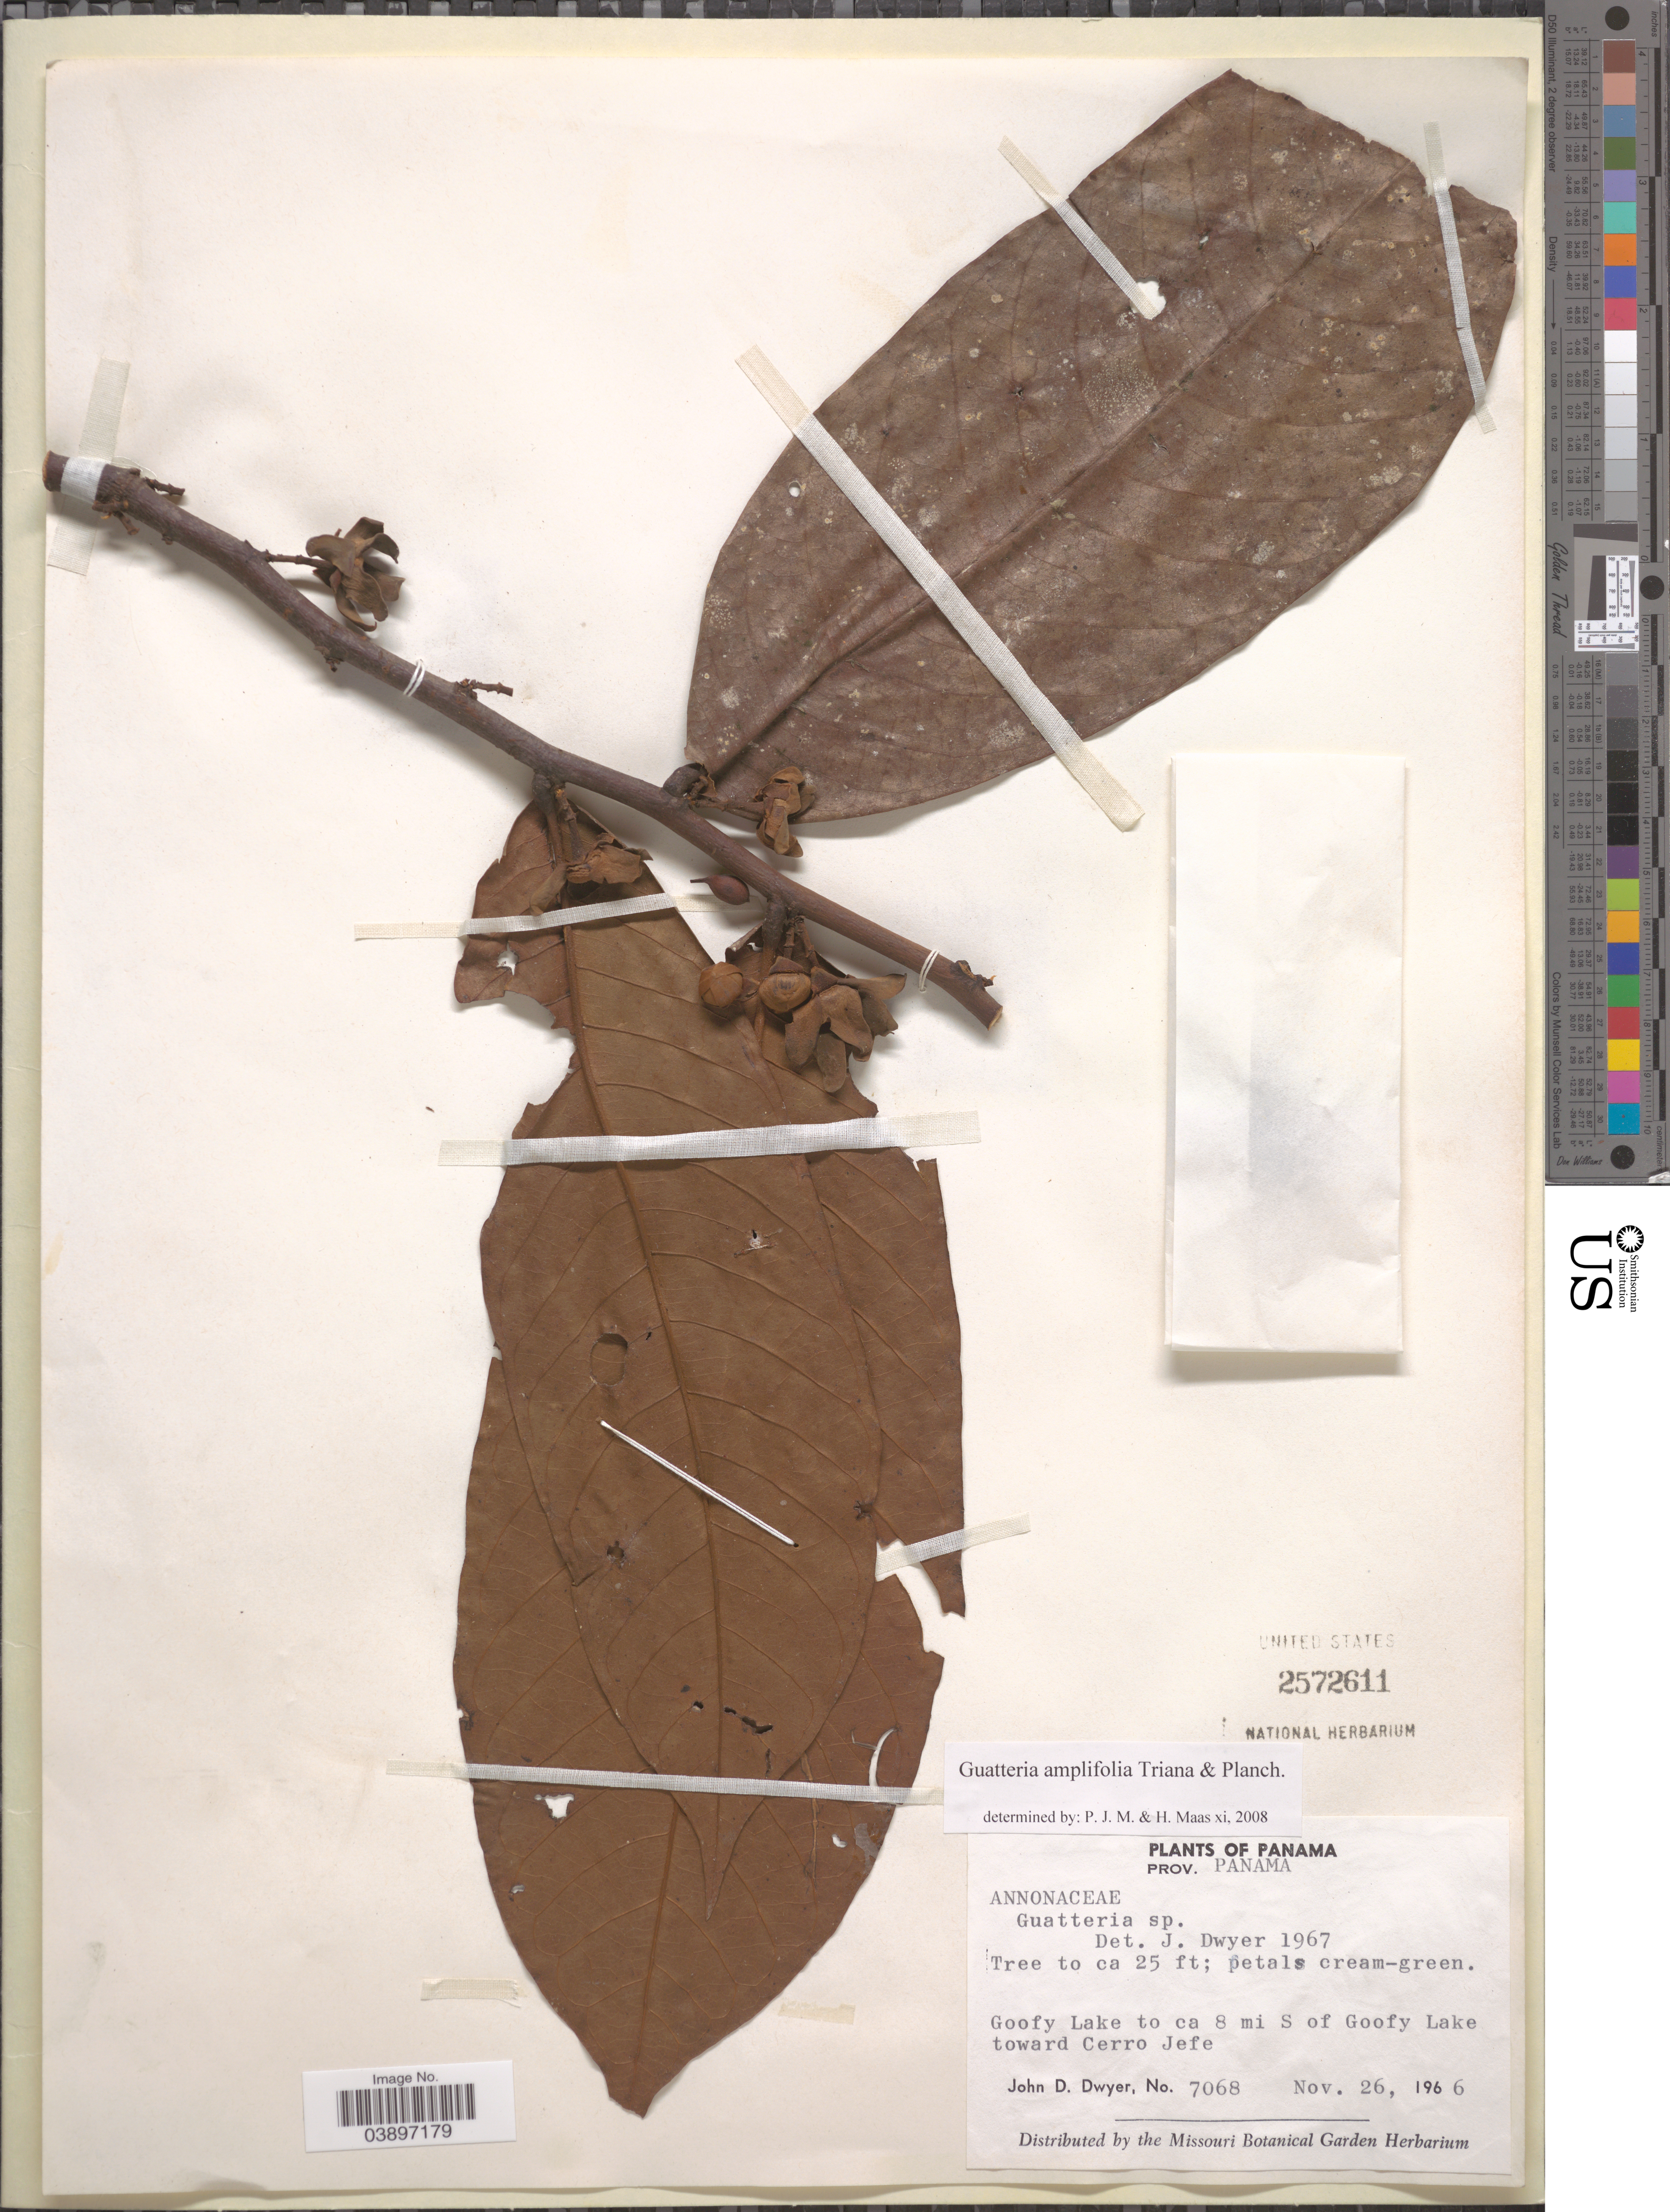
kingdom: Plantae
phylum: Tracheophyta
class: Magnoliopsida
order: Magnoliales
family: Annonaceae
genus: Guatteria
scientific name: Guatteria amplifolia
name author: Triana & Planch.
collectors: J. D. Dwyer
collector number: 7068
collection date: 1966-11-26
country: Panama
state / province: Panamá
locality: Goofy Lake to ca 8 mi S of Goofy Lake toward Cerro Jefe.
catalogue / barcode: US 2572611